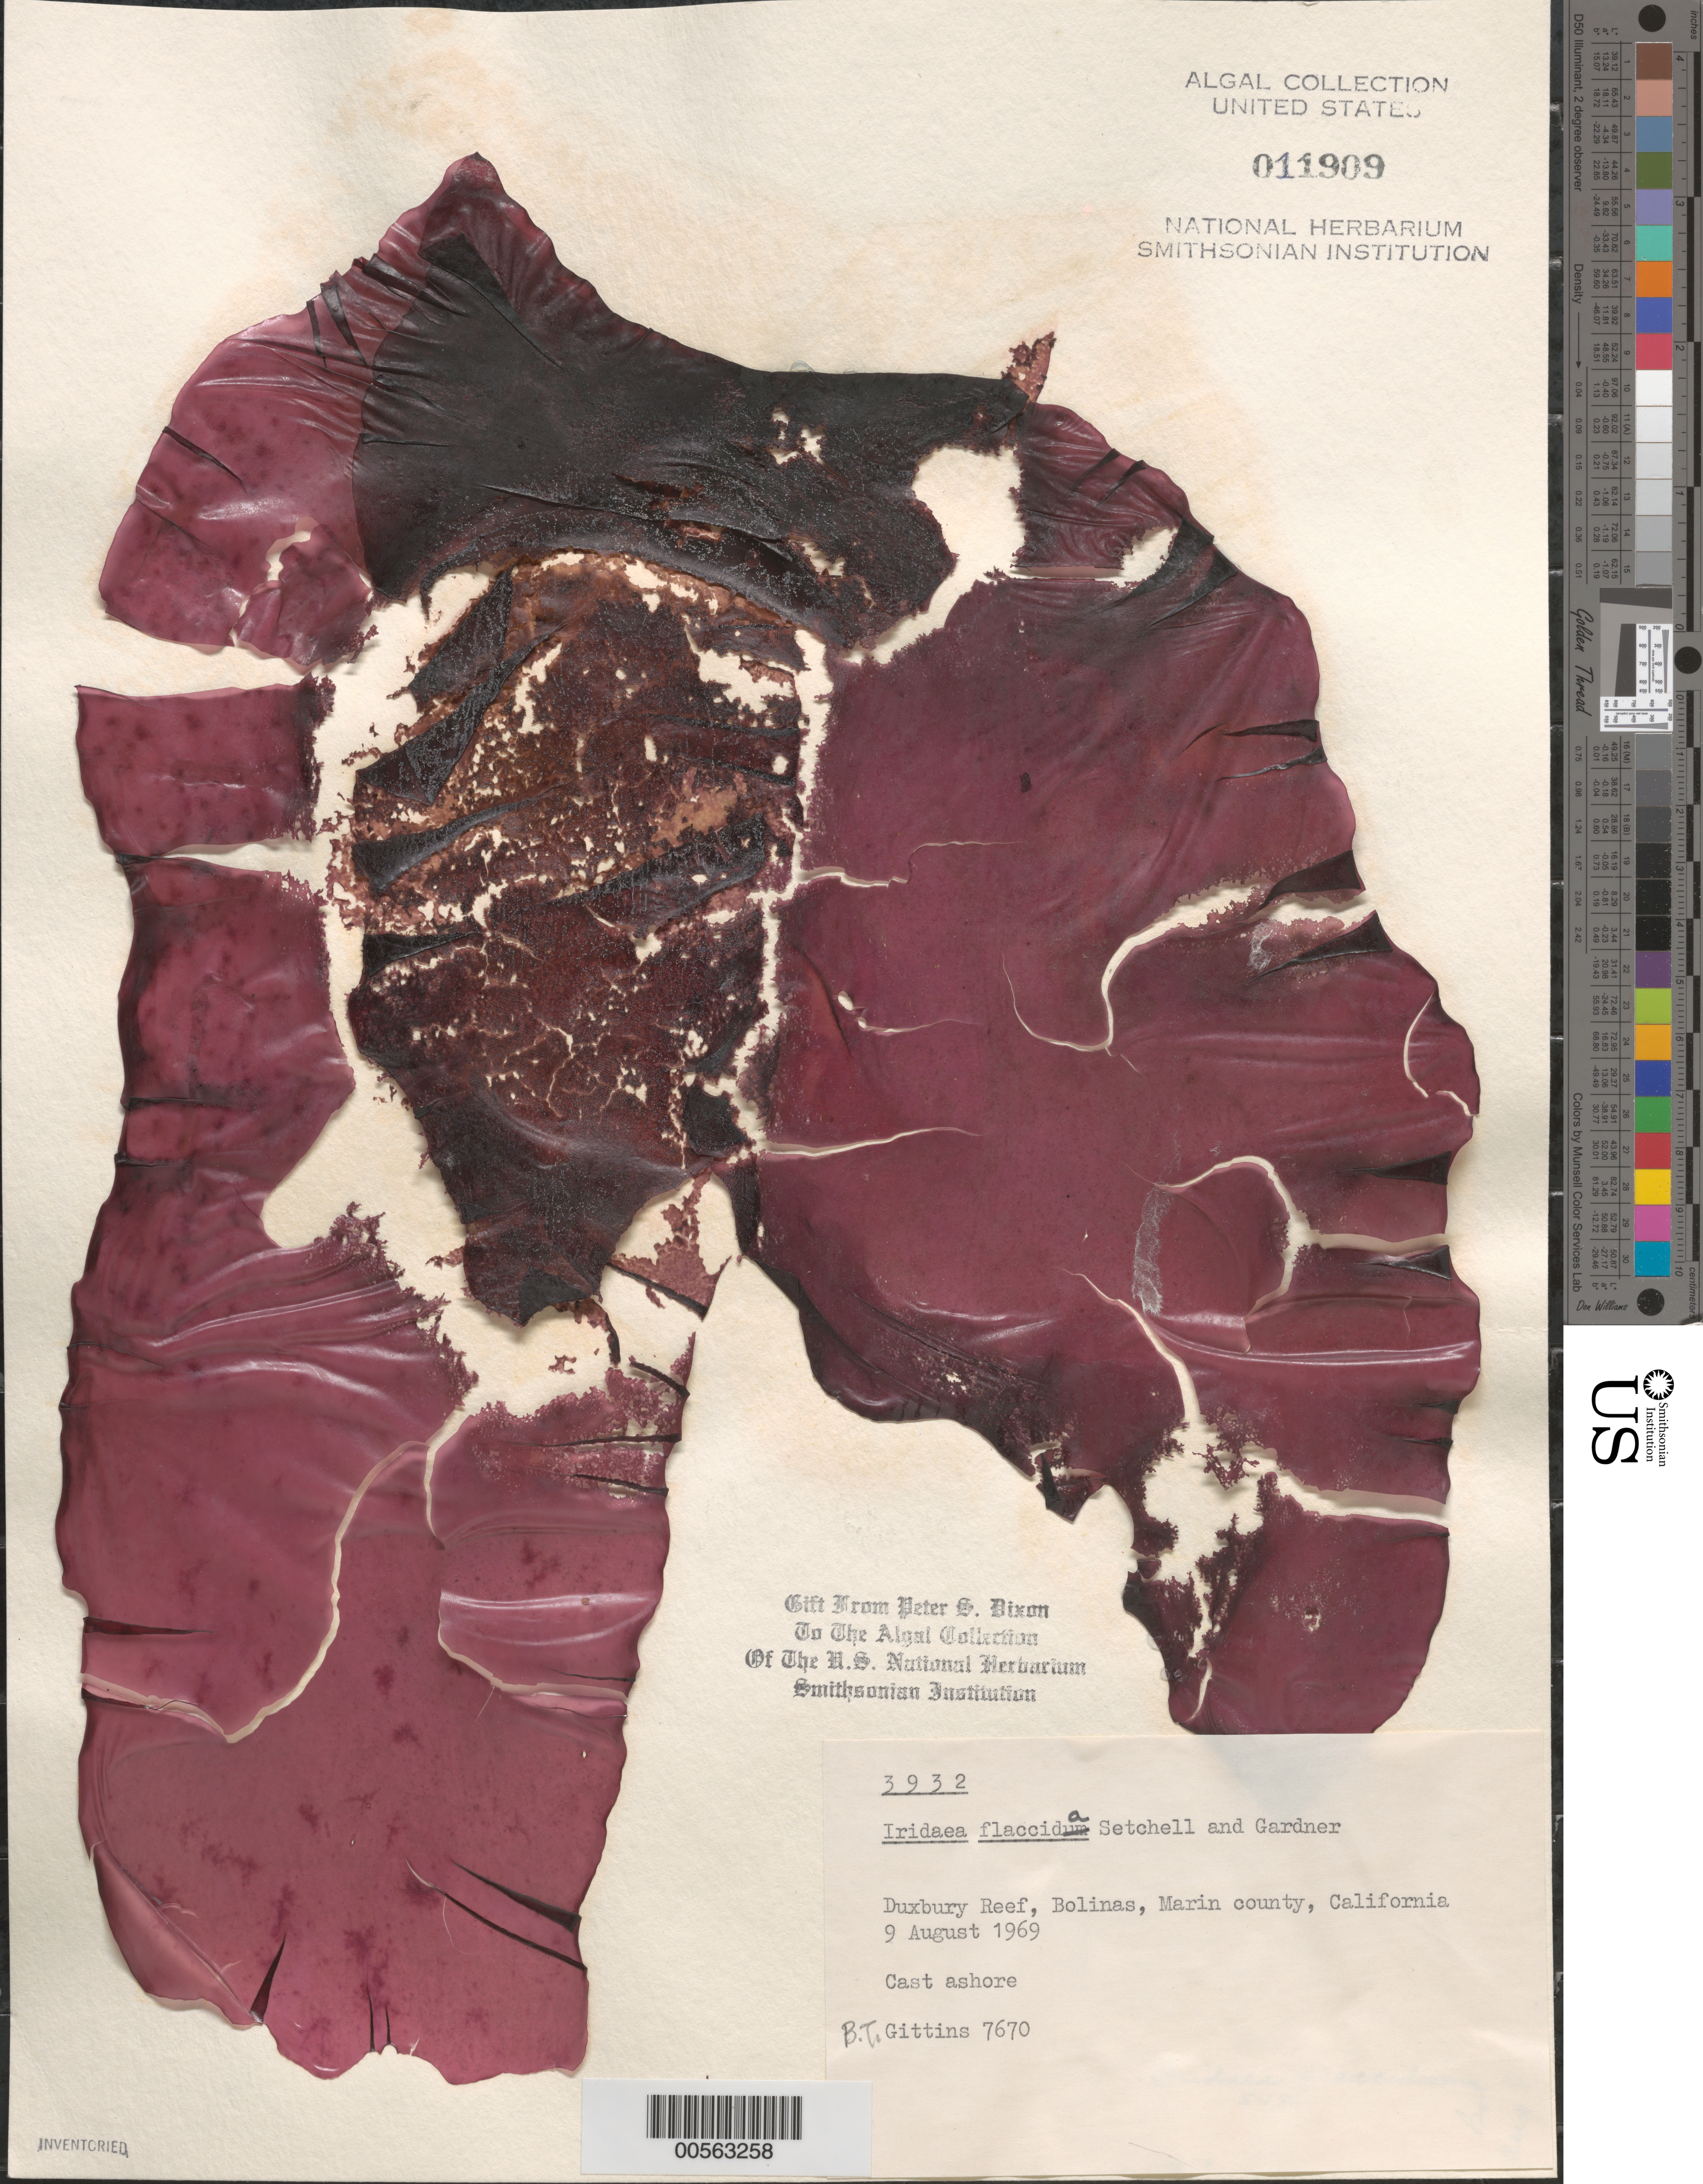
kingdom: Plantae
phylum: Rhodophyta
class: Florideophyceae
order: Gigartinales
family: Gigartinaceae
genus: Mazzaella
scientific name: Mazzaella flaccida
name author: (Setchell & N.L. Gardner) Fredericq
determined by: Algae name updating Project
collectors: B. Gittins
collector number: BTG 7670 & PSD 3932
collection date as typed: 09 Aug 1969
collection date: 1969-08-09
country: United States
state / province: California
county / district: Marin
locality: Duxbury Reef, Bolinas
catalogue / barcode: US 11909